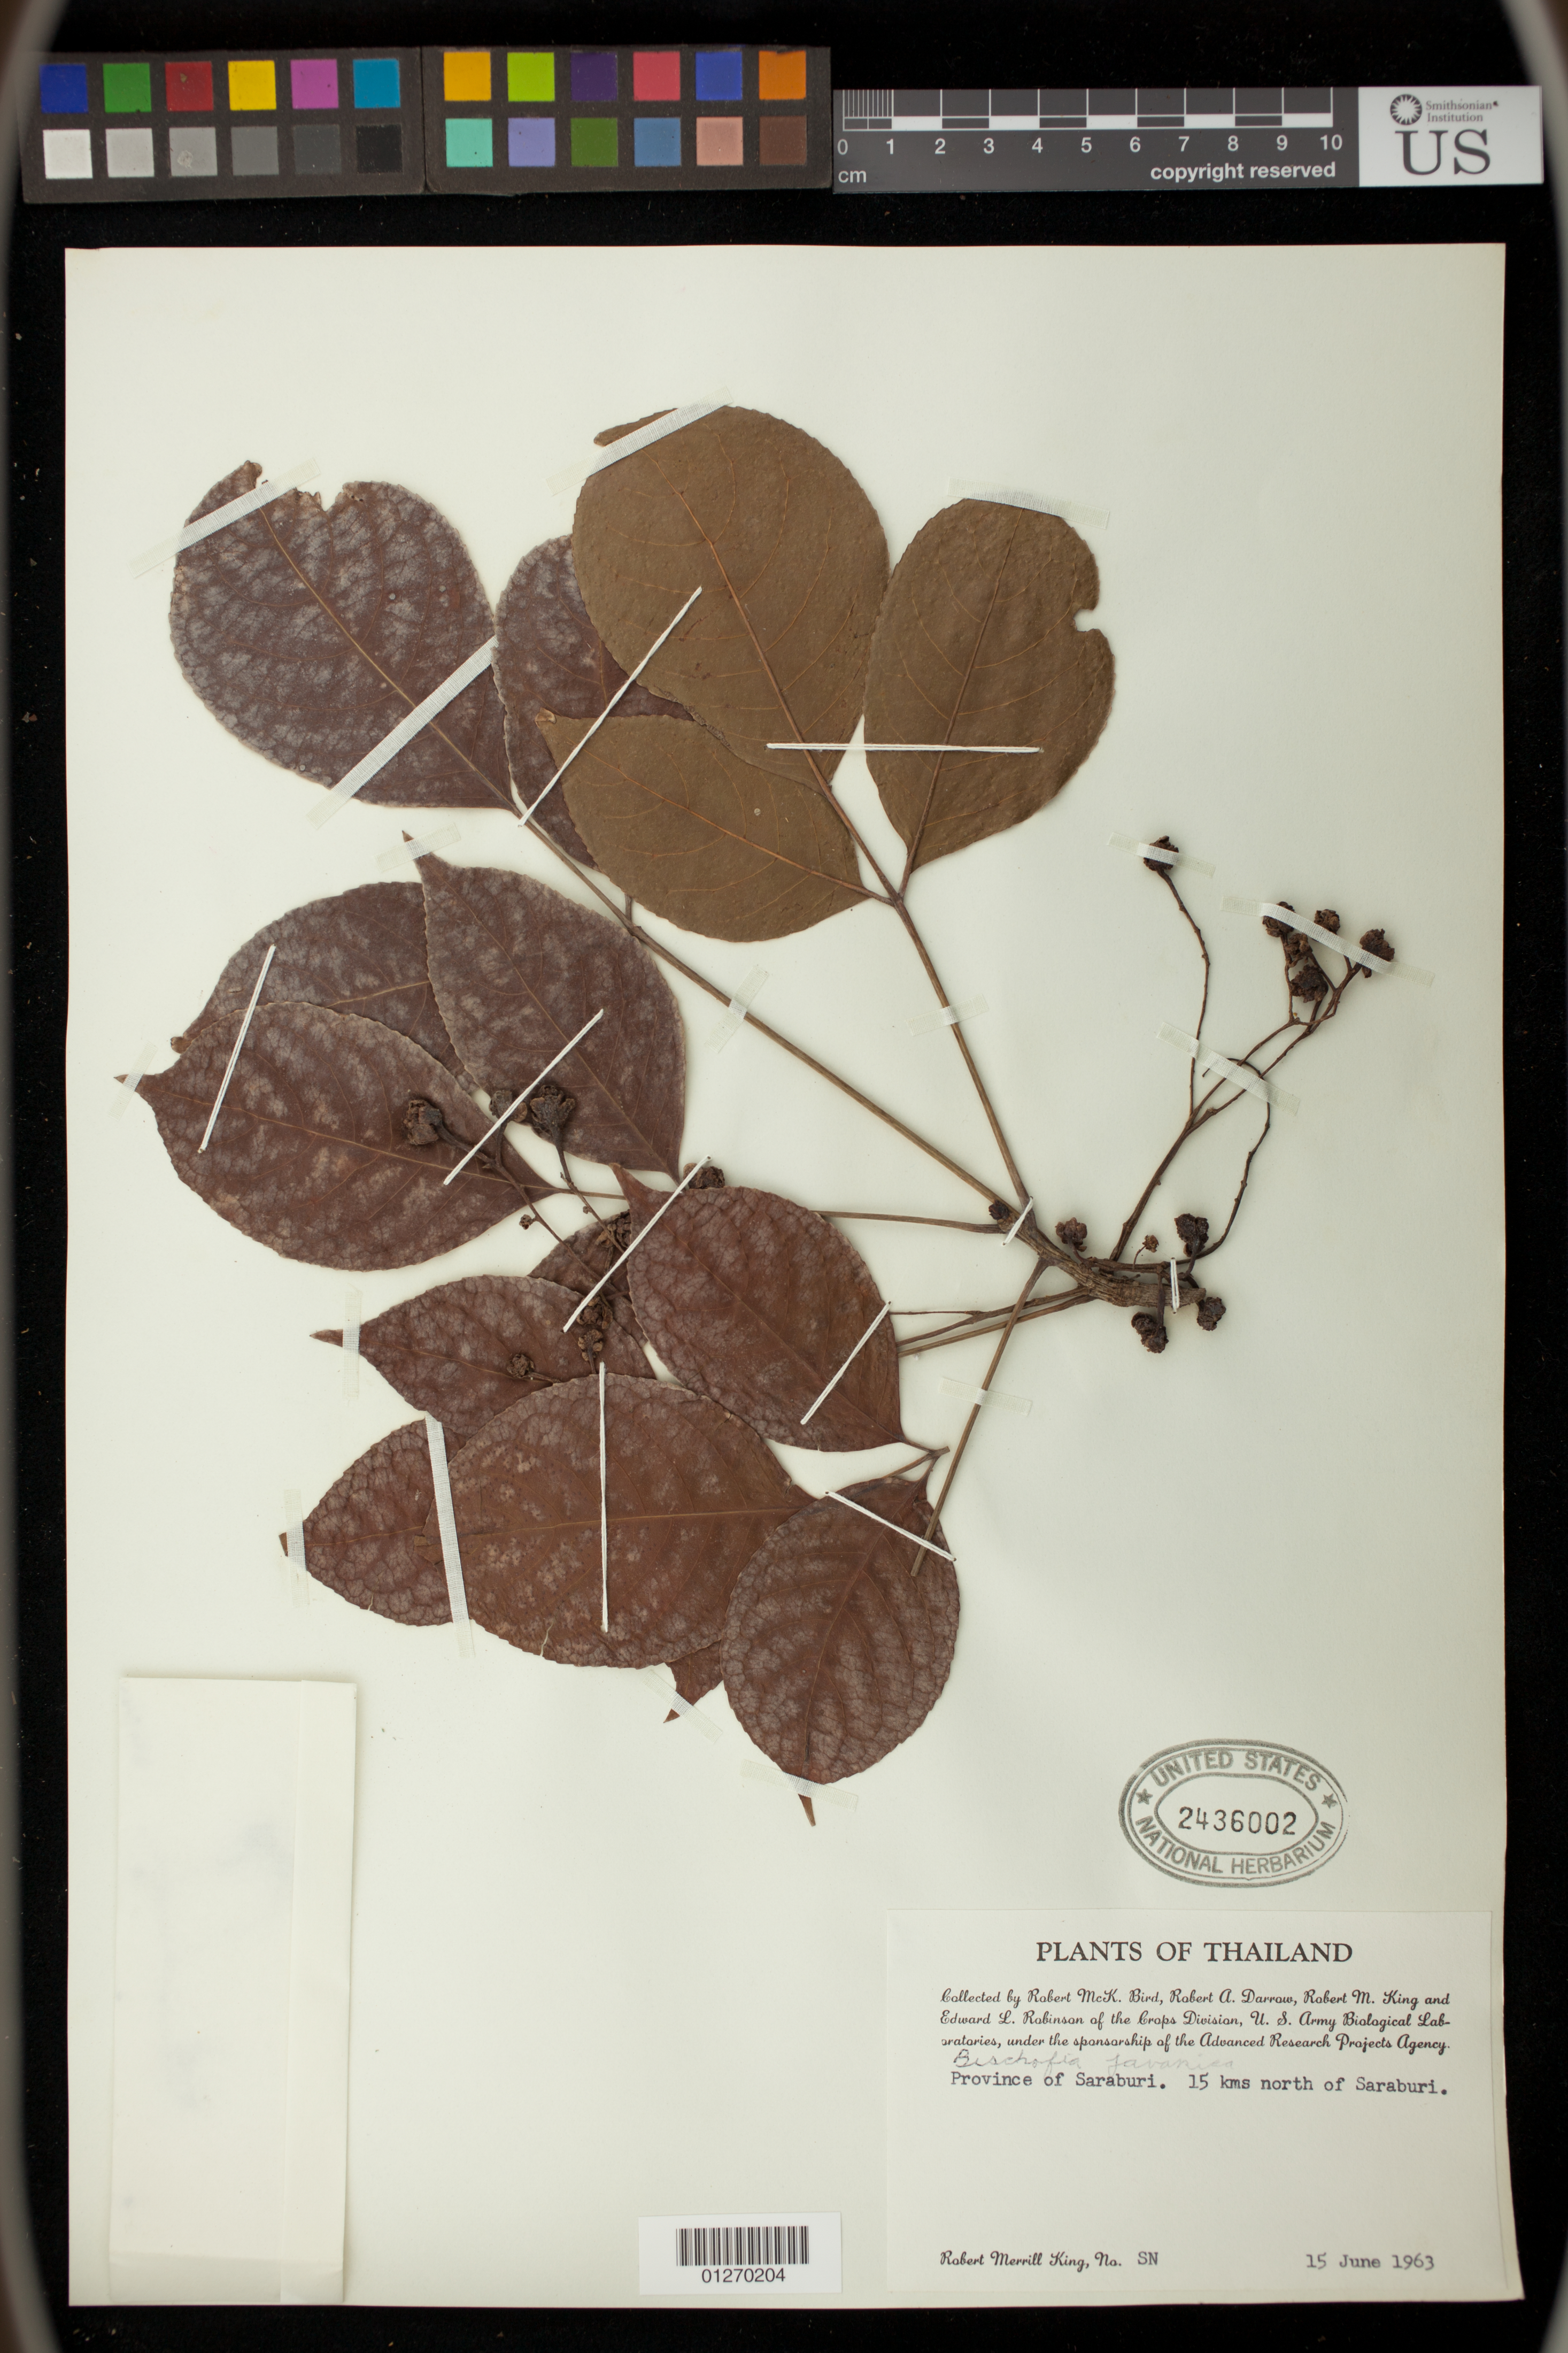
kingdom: Plantae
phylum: Tracheophyta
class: Magnoliopsida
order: Malpighiales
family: Phyllanthaceae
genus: Bischofia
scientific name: Bischofia javanica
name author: Blume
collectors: R. M. King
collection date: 1963-06-15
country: Thailand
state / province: Saraburi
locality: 15 kms north of Saraburi [Sara Buri].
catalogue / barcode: US 2436002